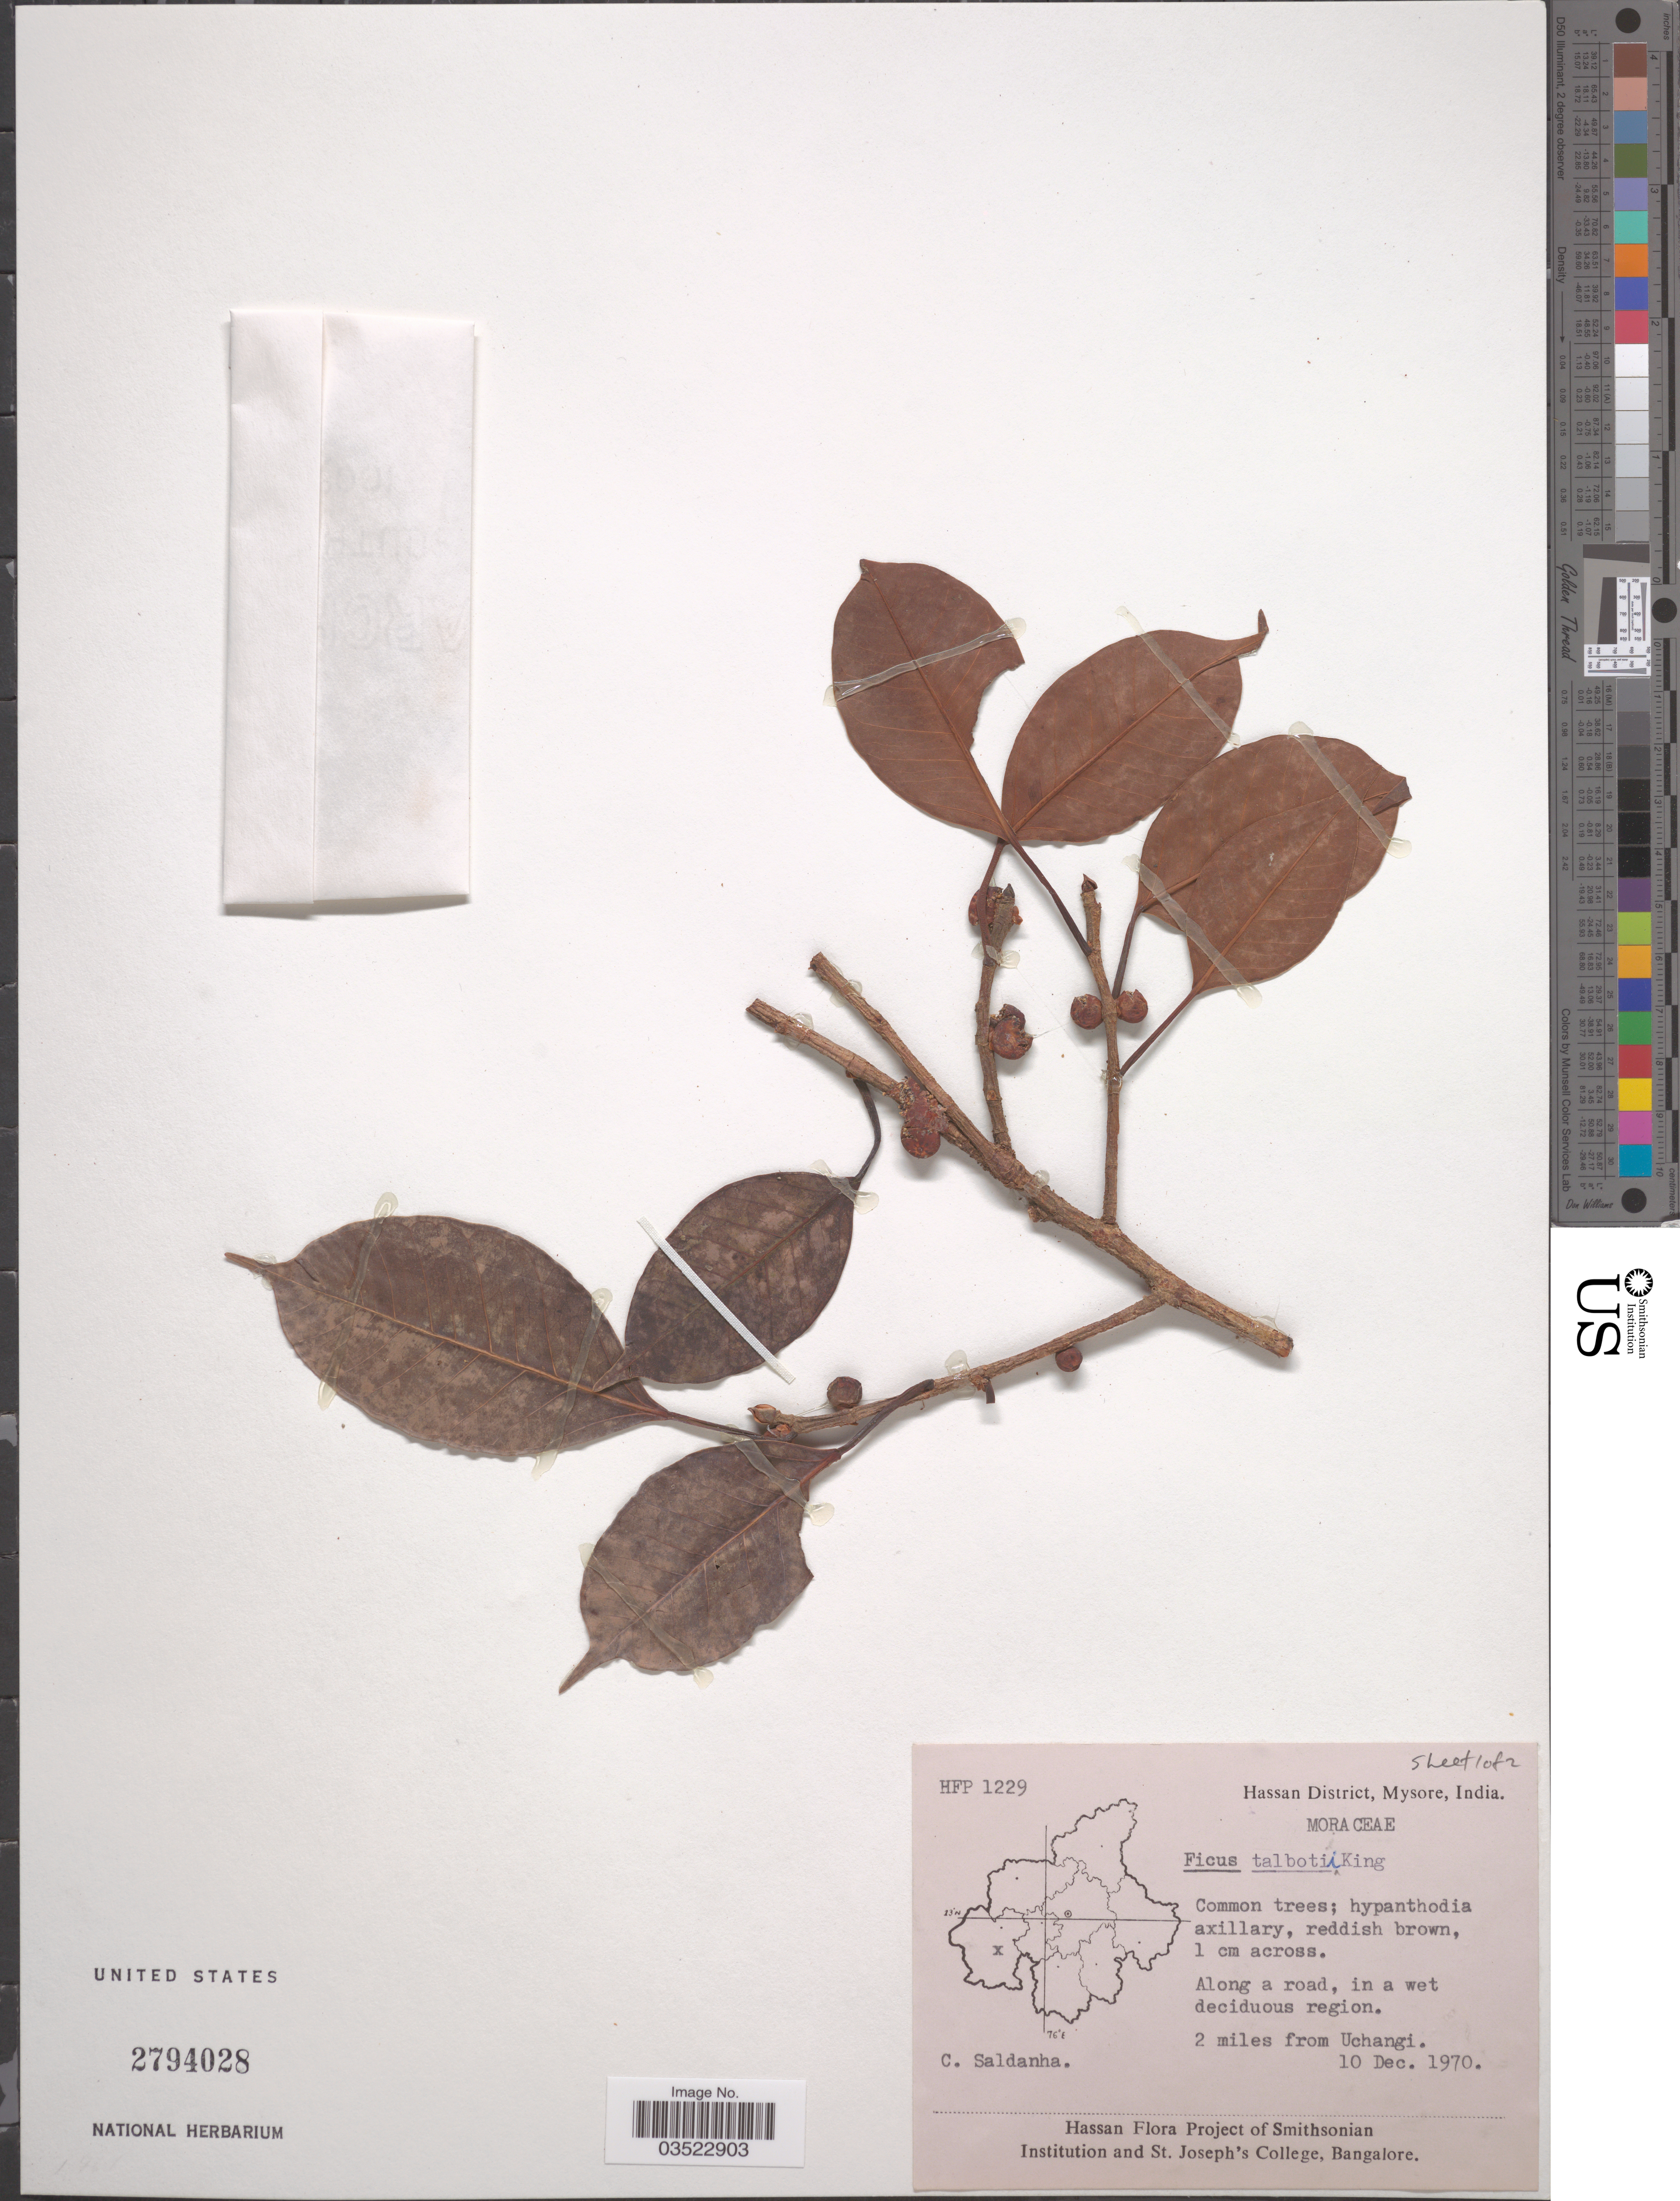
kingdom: Plantae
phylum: Tracheophyta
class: Magnoliopsida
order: Rosales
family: Moraceae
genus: Ficus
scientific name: Ficus talbotii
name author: King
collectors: C. Saldanha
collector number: HFP1229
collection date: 1970-12-10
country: India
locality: Hassan District, Mysore. 2 miles from Uchangi.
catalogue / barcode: US 2794028